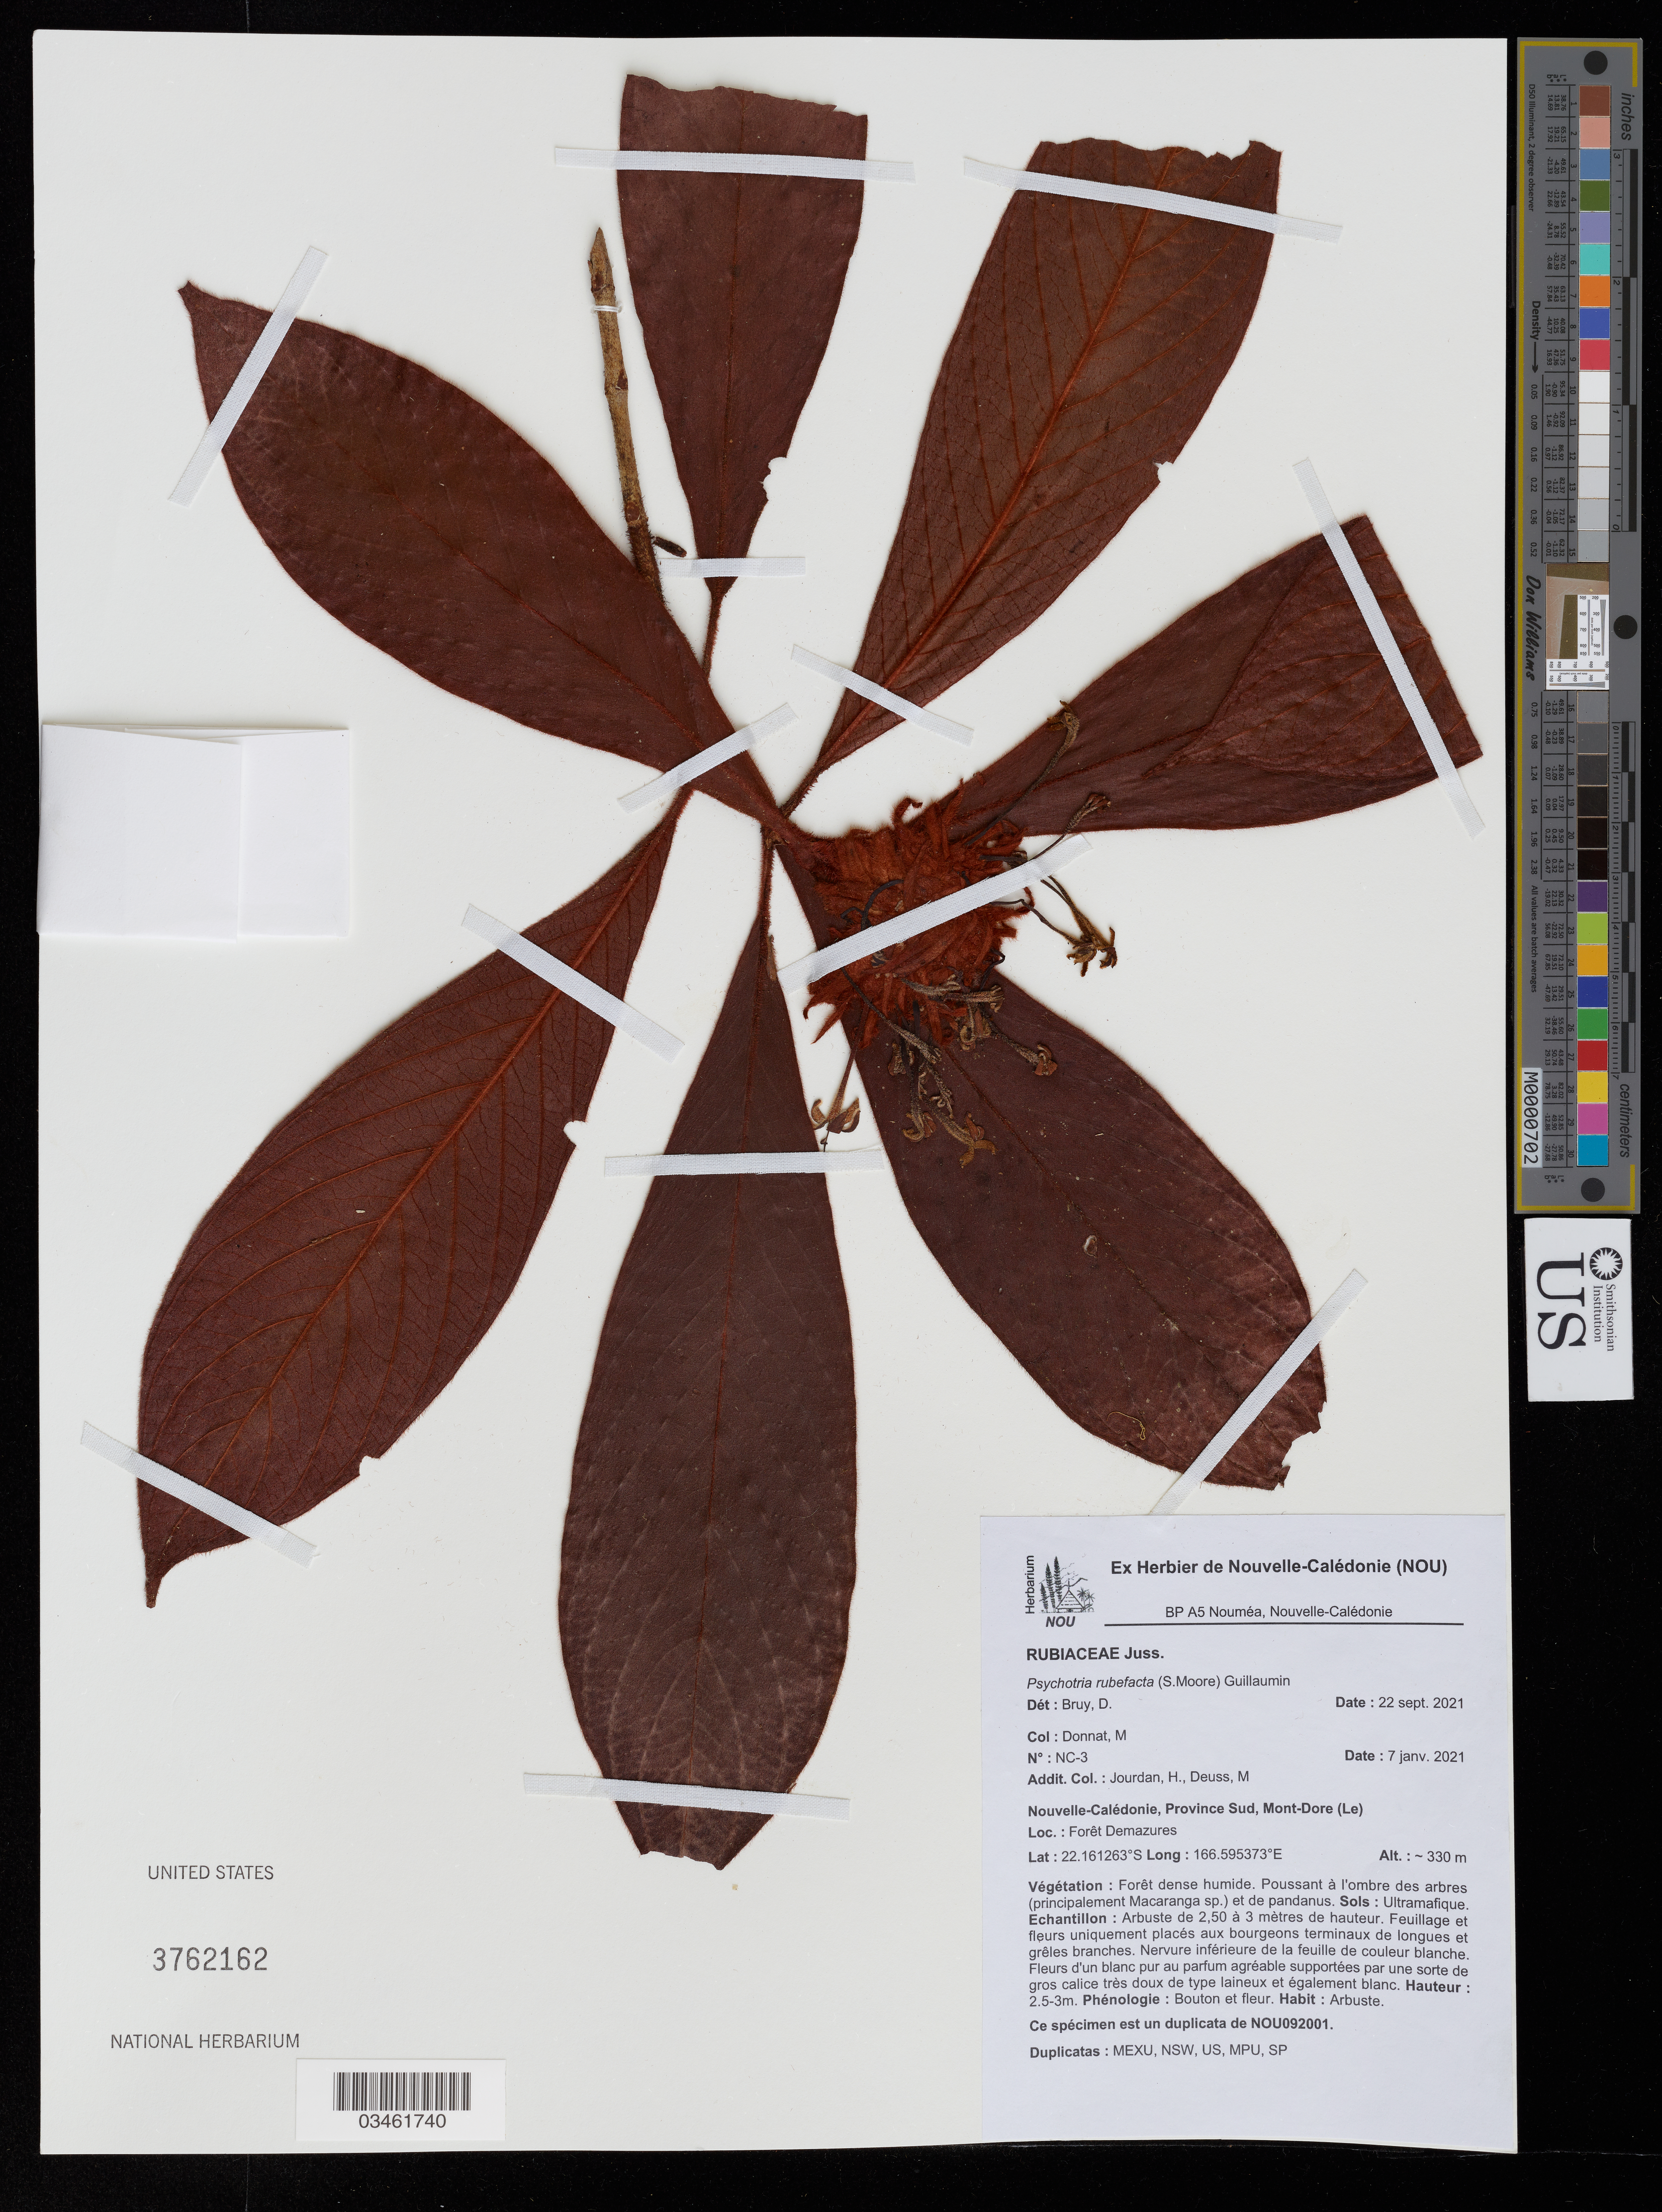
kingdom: Plantae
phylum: Tracheophyta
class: Magnoliopsida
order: Gentianales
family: Rubiaceae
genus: Psychotria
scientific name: Psychotria rubefacta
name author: (S. Moore) Guillaumin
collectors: M. Donnat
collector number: NC-3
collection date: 2021-01-07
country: New Caledonia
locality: Nouvelle-Calédonie, Province Sud, Mont-Dore (Le). Forêt Demazures.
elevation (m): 300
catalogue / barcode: US 3762162